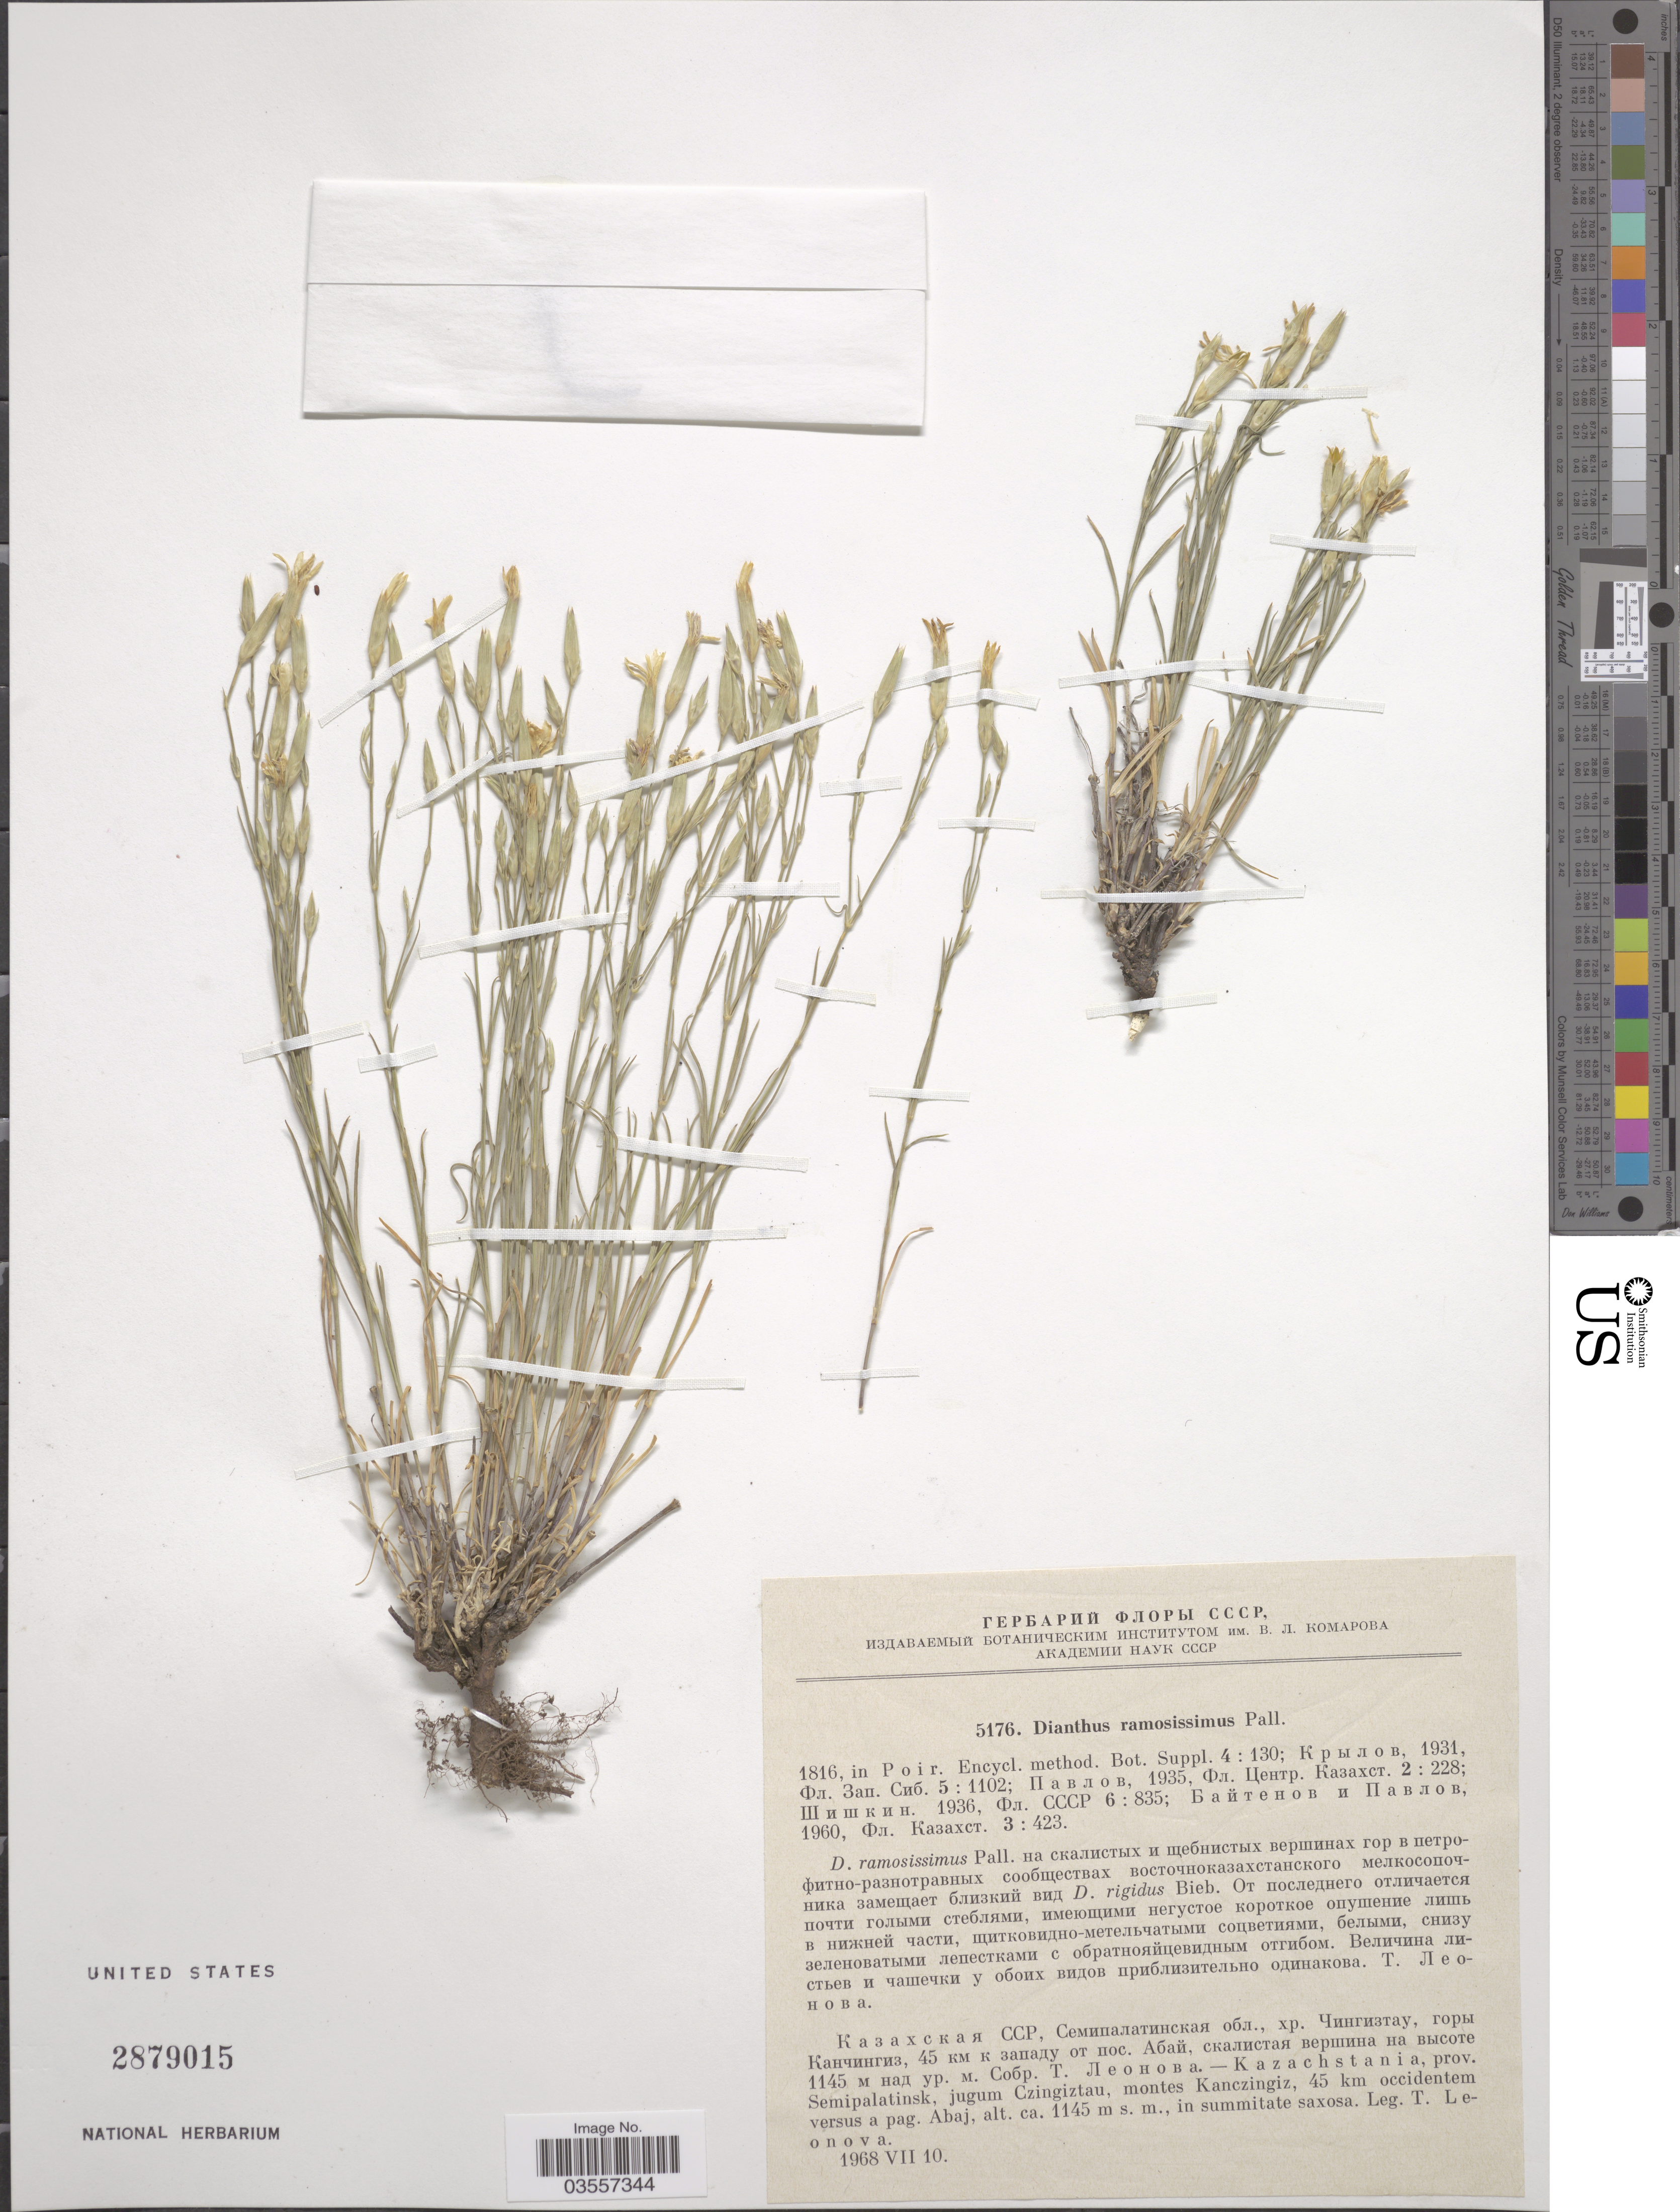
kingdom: Plantae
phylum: Tracheophyta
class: Magnoliopsida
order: Caryophyllales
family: Caryophyllaceae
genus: Dianthus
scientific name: Dianthus ramosissimus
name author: Pall. ex Poir.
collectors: T. Leonova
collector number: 5176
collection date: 1968-07-10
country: Kazakhstan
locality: Kazachstania, prov. Semipalatinsk, jugum Czingiztau, montes Kanczingiz, 45 km occidentem versus a pag. Abaj.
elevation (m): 1145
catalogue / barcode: US 2879015